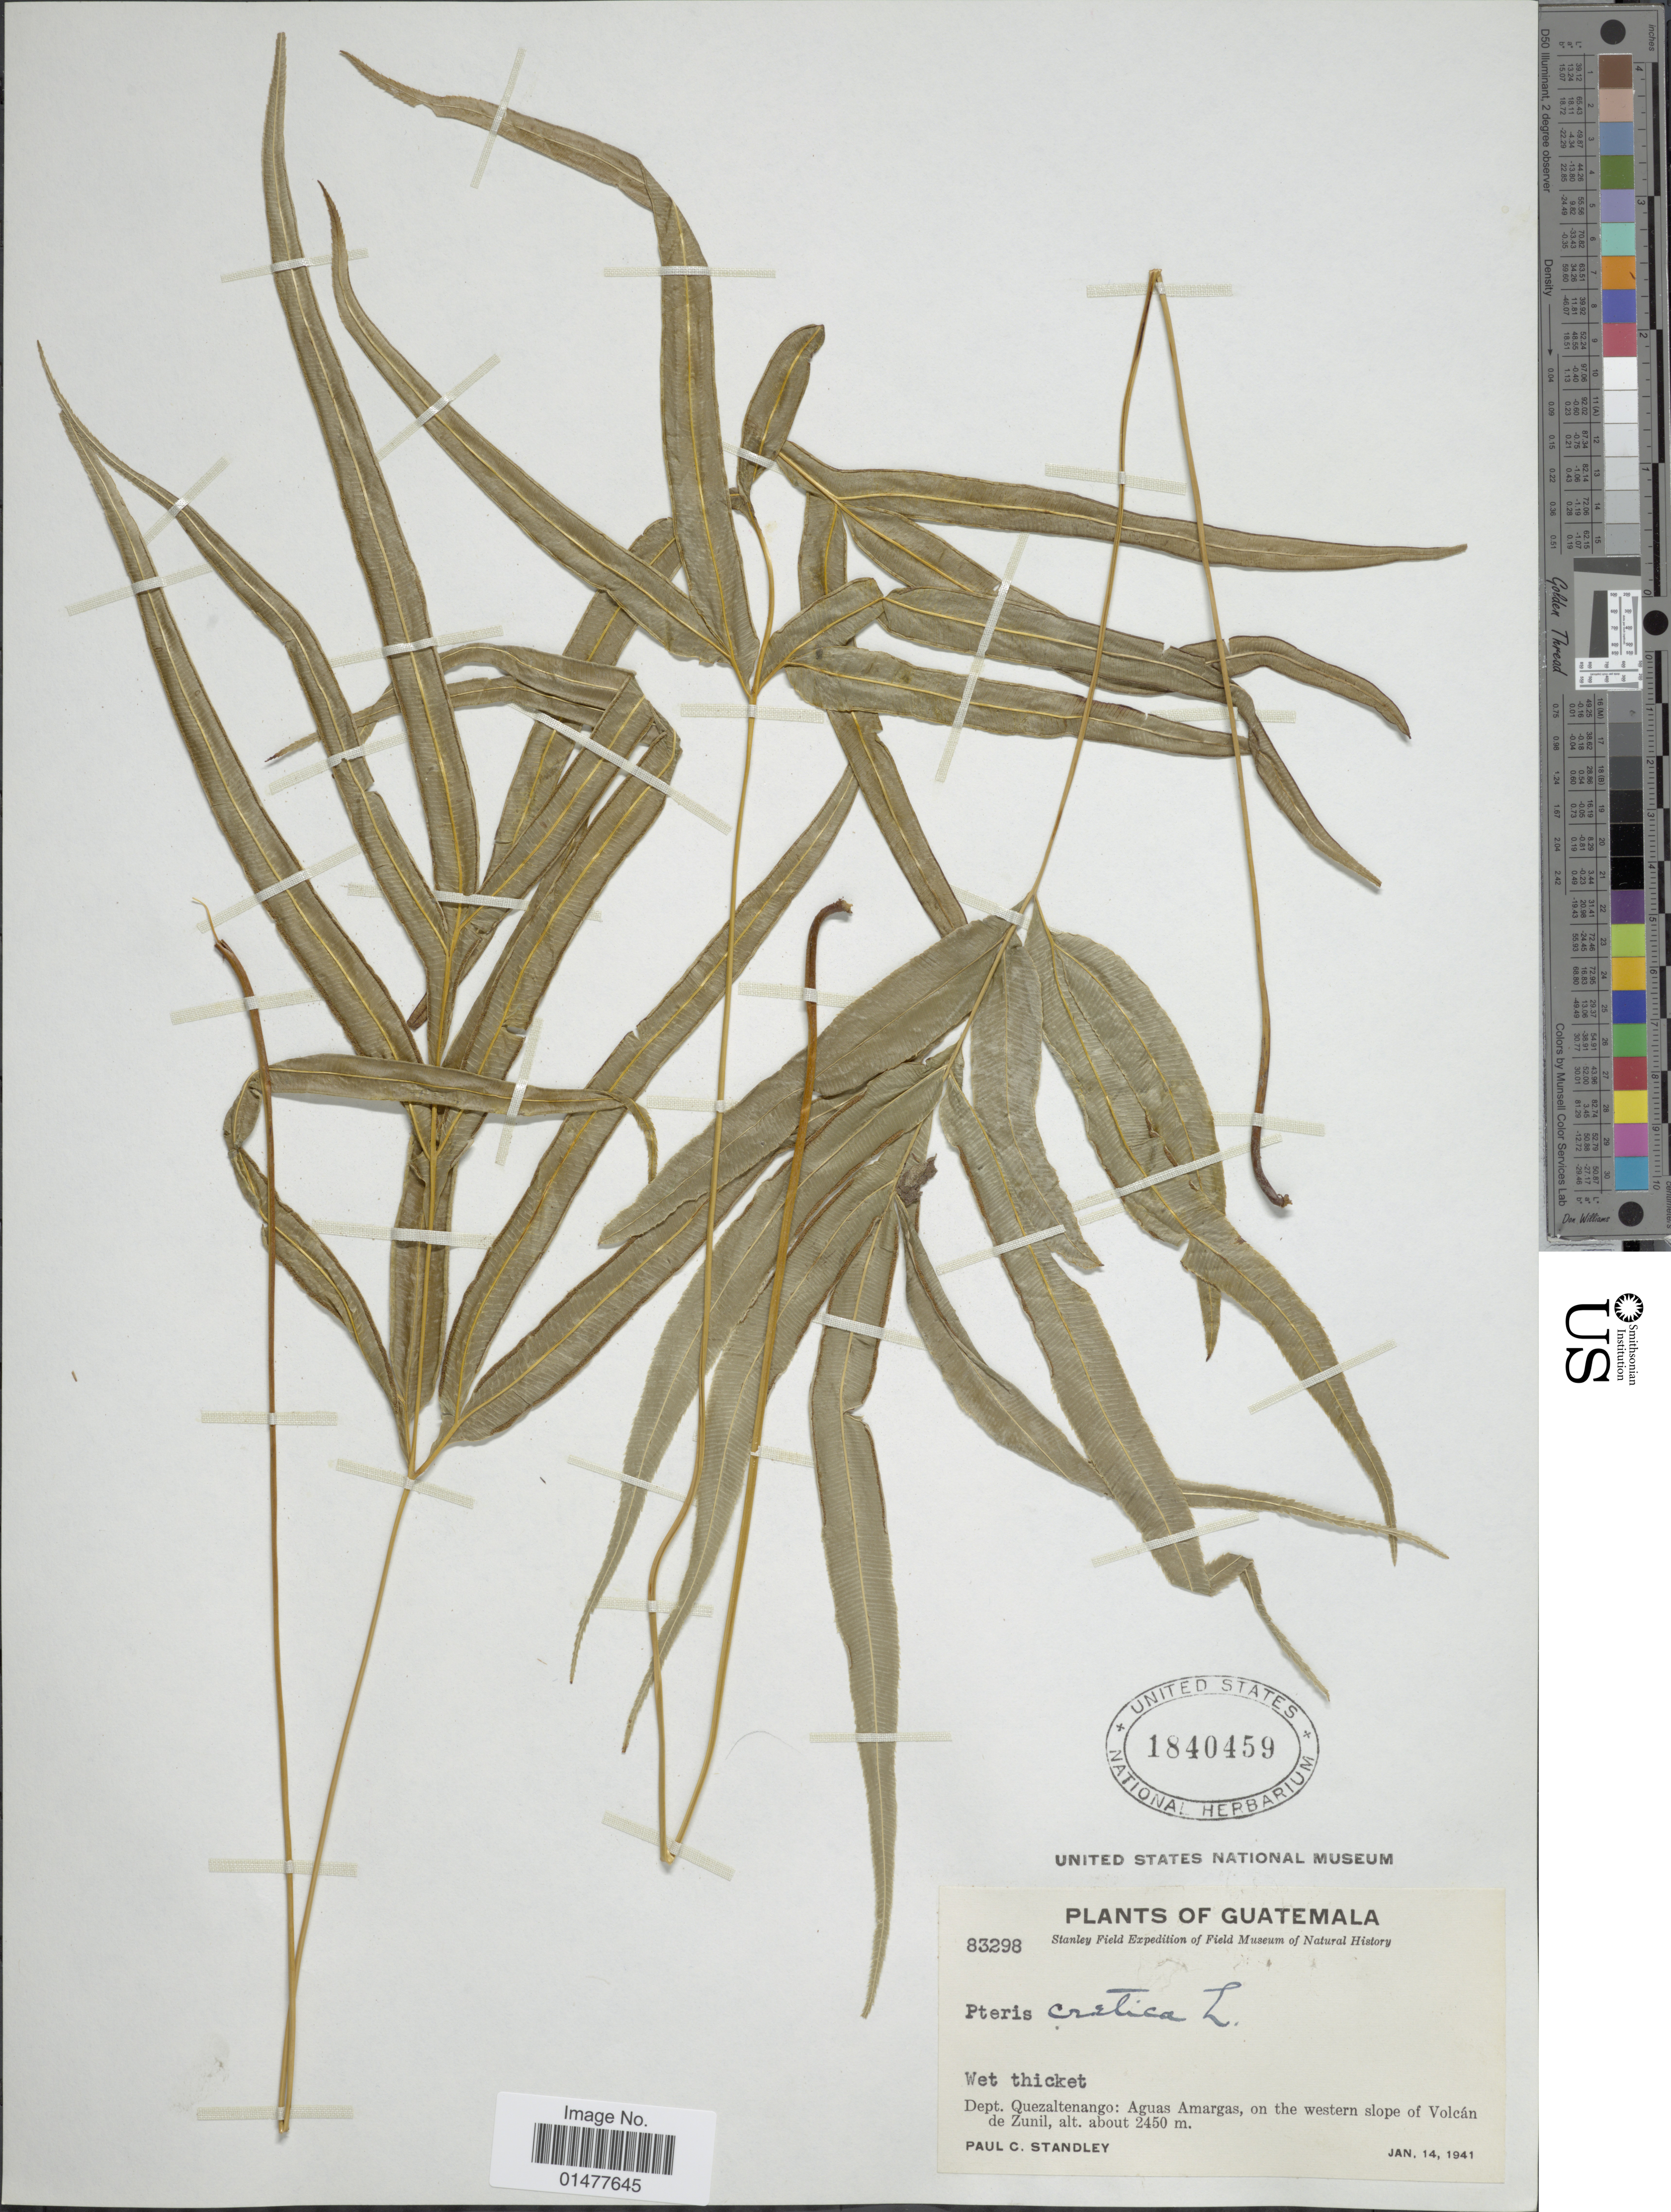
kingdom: Plantae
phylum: Tracheophyta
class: Polypodiopsida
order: Polypodiales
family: Pteridaceae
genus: Pteris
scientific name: Pteris cretica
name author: L.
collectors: P. C. Standley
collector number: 83298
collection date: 1941-01-14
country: Guatemala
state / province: Quetzaltenango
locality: Aguas Amargas, on the western slope of Volcán de Zunil.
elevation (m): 2450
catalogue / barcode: US 1840459